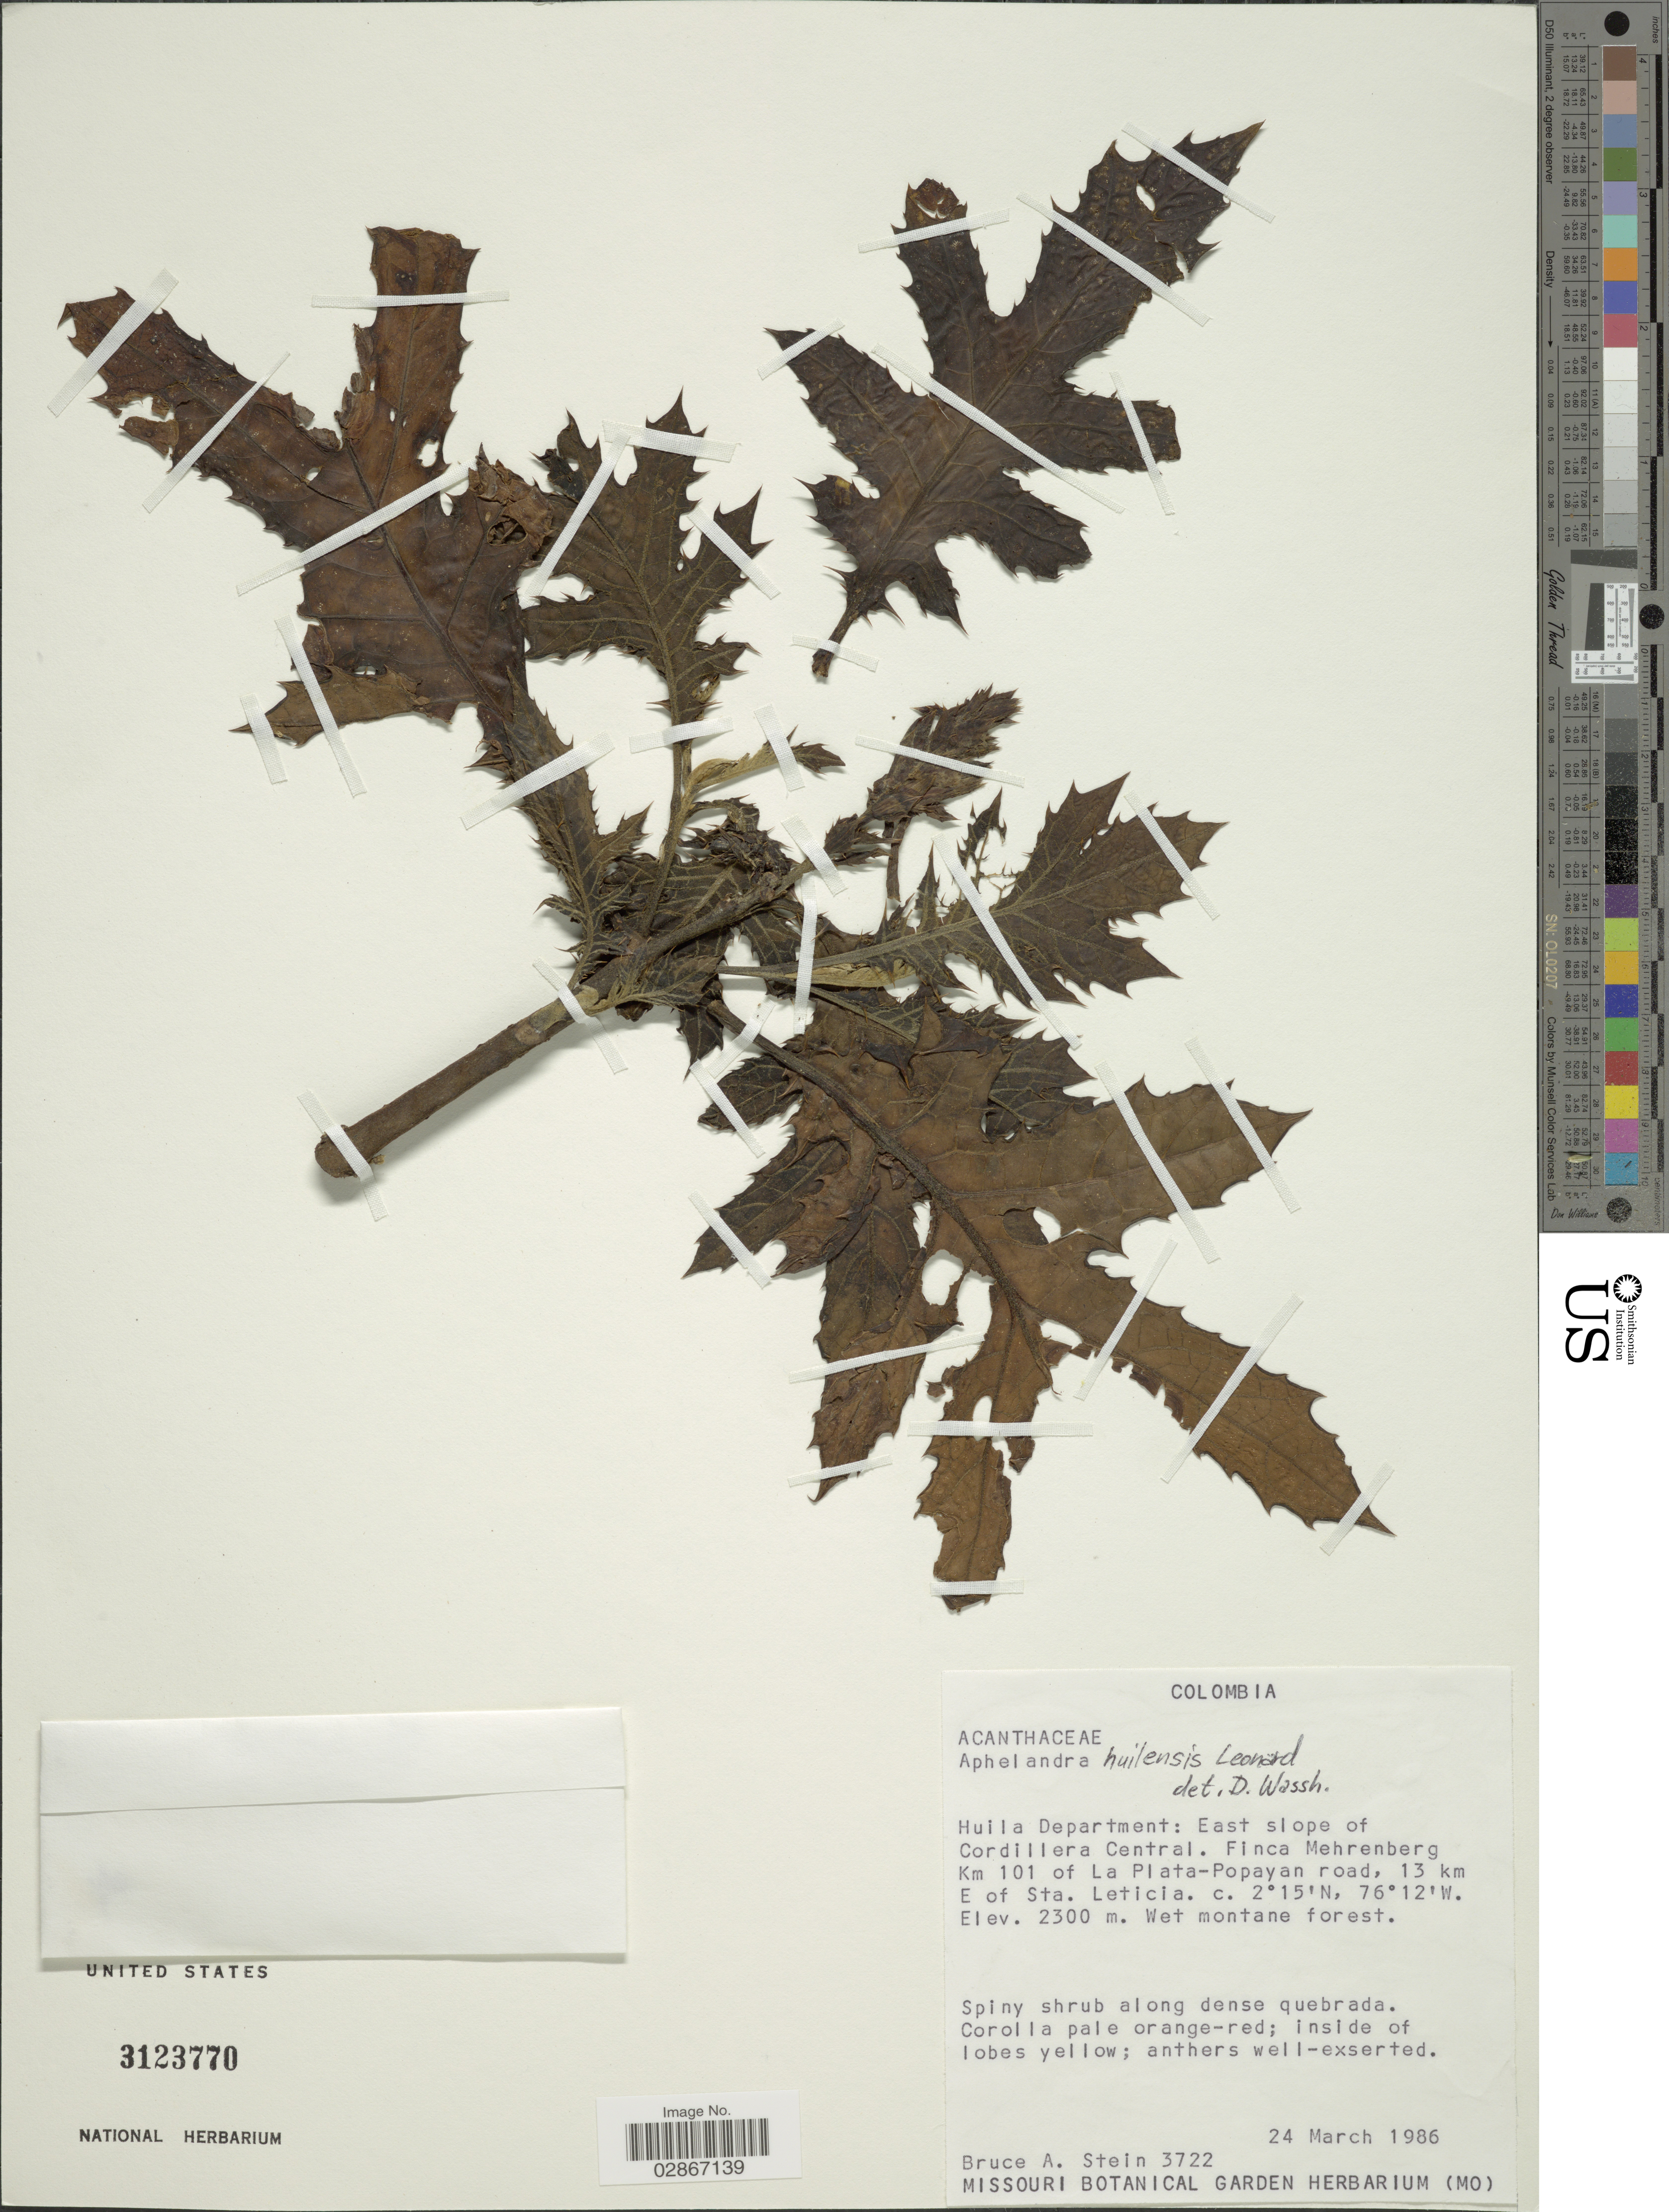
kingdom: Plantae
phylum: Tracheophyta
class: Magnoliopsida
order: Lamiales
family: Acanthaceae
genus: Aphelandra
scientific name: Aphelandra huilensis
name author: Leonard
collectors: B. A. Stein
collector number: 3722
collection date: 1986-03-24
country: Colombia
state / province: Huila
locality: Huila Department: East slope of Cordillera Central. Finca Mehrenberg Km 101 of La Plata-Popayan road, 13 km E of Sta. Leticia.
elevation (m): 2300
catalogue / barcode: US 3123770